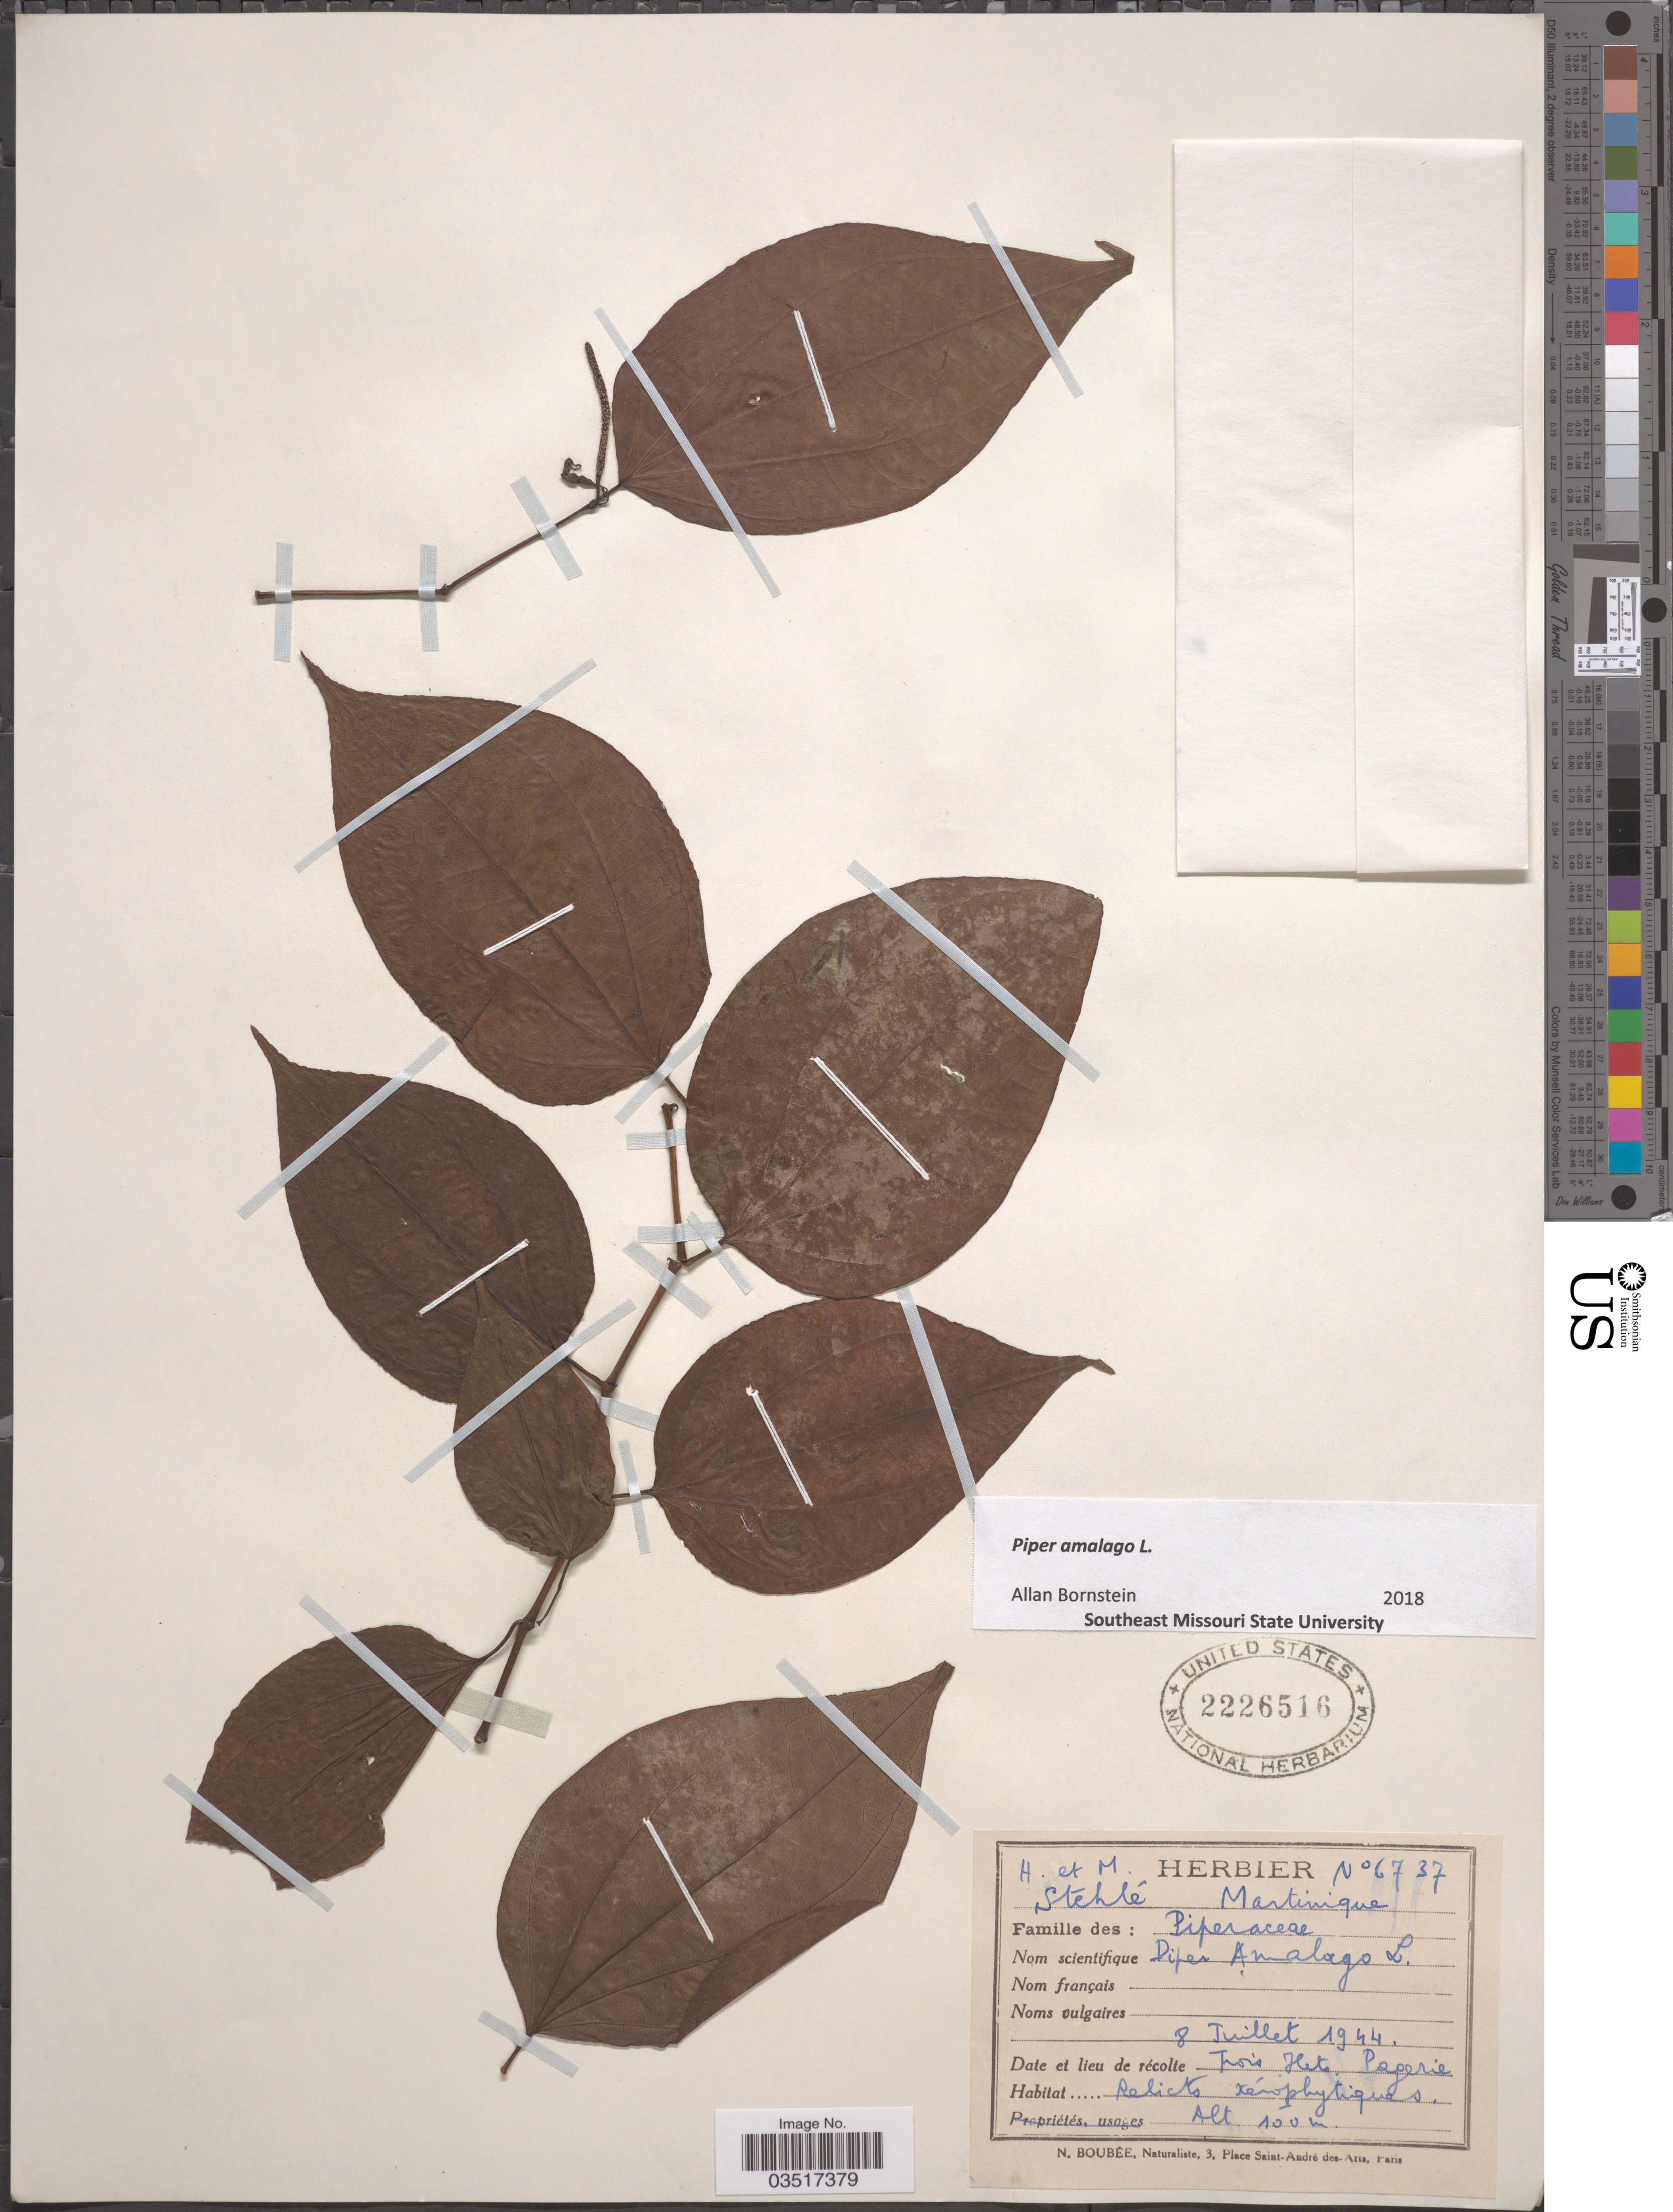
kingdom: Plantae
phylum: Tracheophyta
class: Magnoliopsida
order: Piperales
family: Piperaceae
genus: Piper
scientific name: Piper amalago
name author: L.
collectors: H. Stehlé & M. Stehlé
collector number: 6737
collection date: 1944-07-08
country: Martinique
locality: Trois Ilets Pagerie.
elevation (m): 100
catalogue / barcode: US 2226516